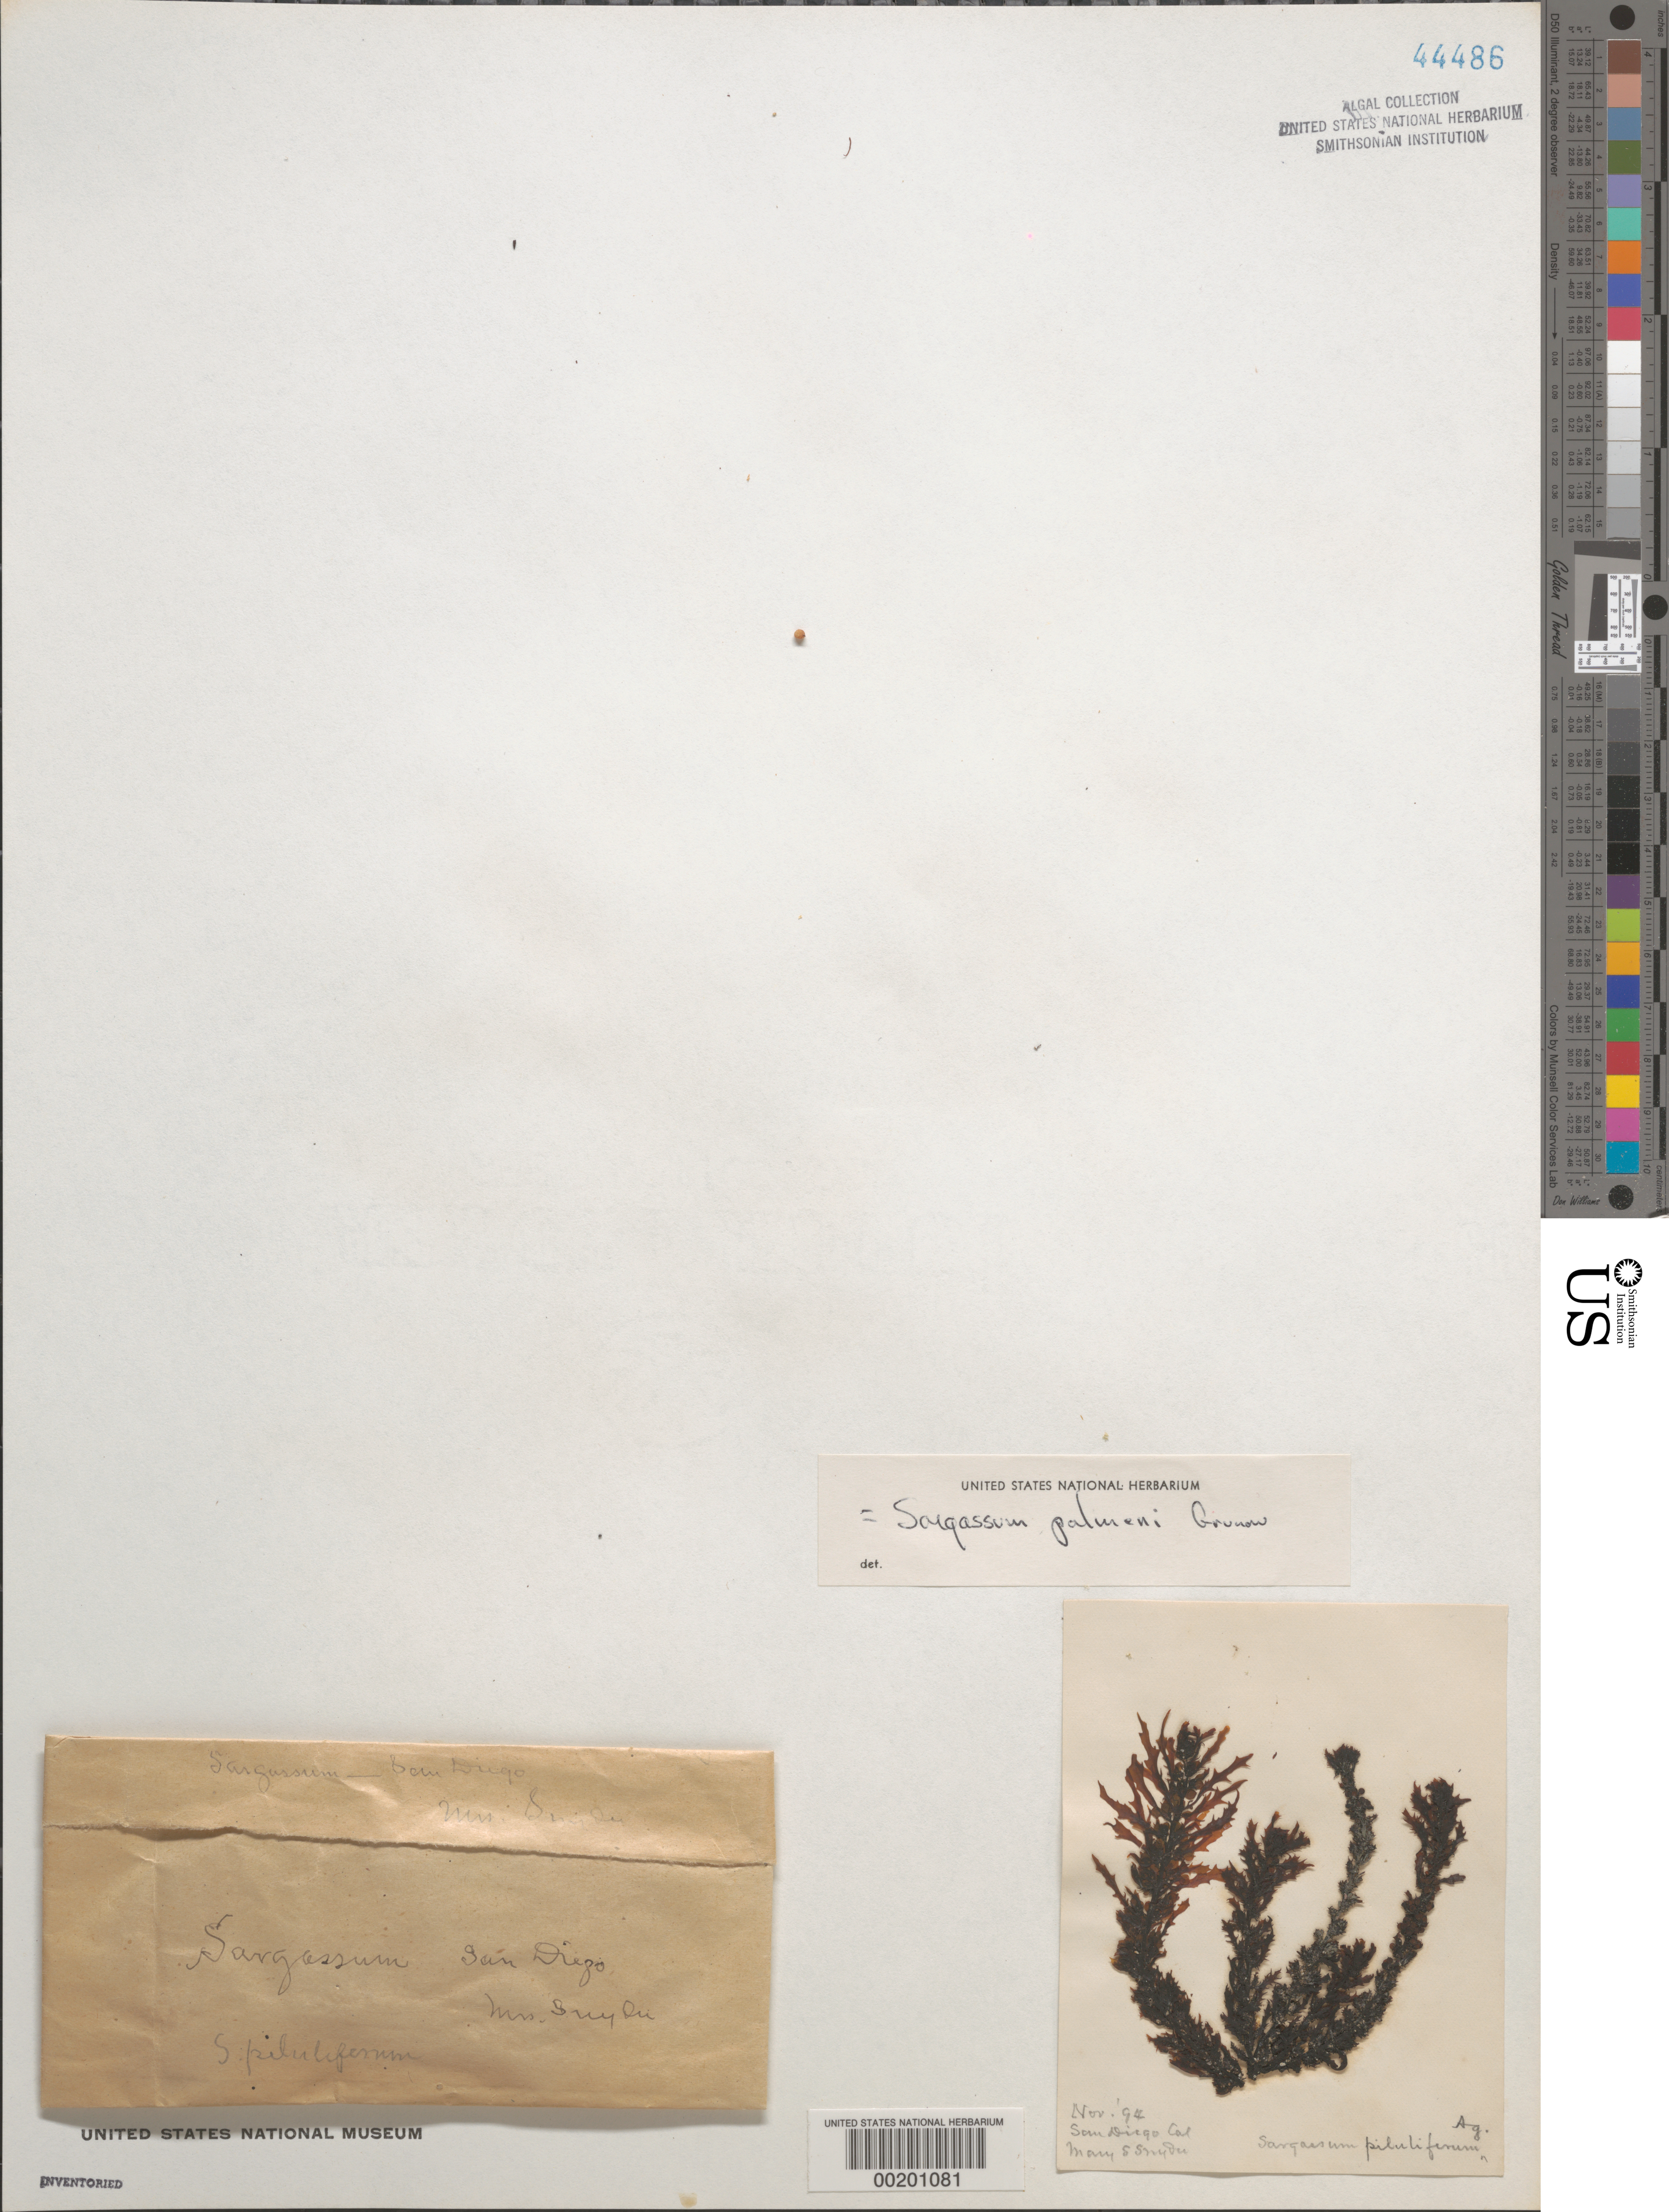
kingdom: Chromista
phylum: Ochrophyta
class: Phaeophyceae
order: Fucales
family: Sargassaceae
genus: Sargassum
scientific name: Sargassum palmeri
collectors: M. Snyder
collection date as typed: Nov 1894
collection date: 1894-11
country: United States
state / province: California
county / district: San Diego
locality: San Diego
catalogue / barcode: US 44486